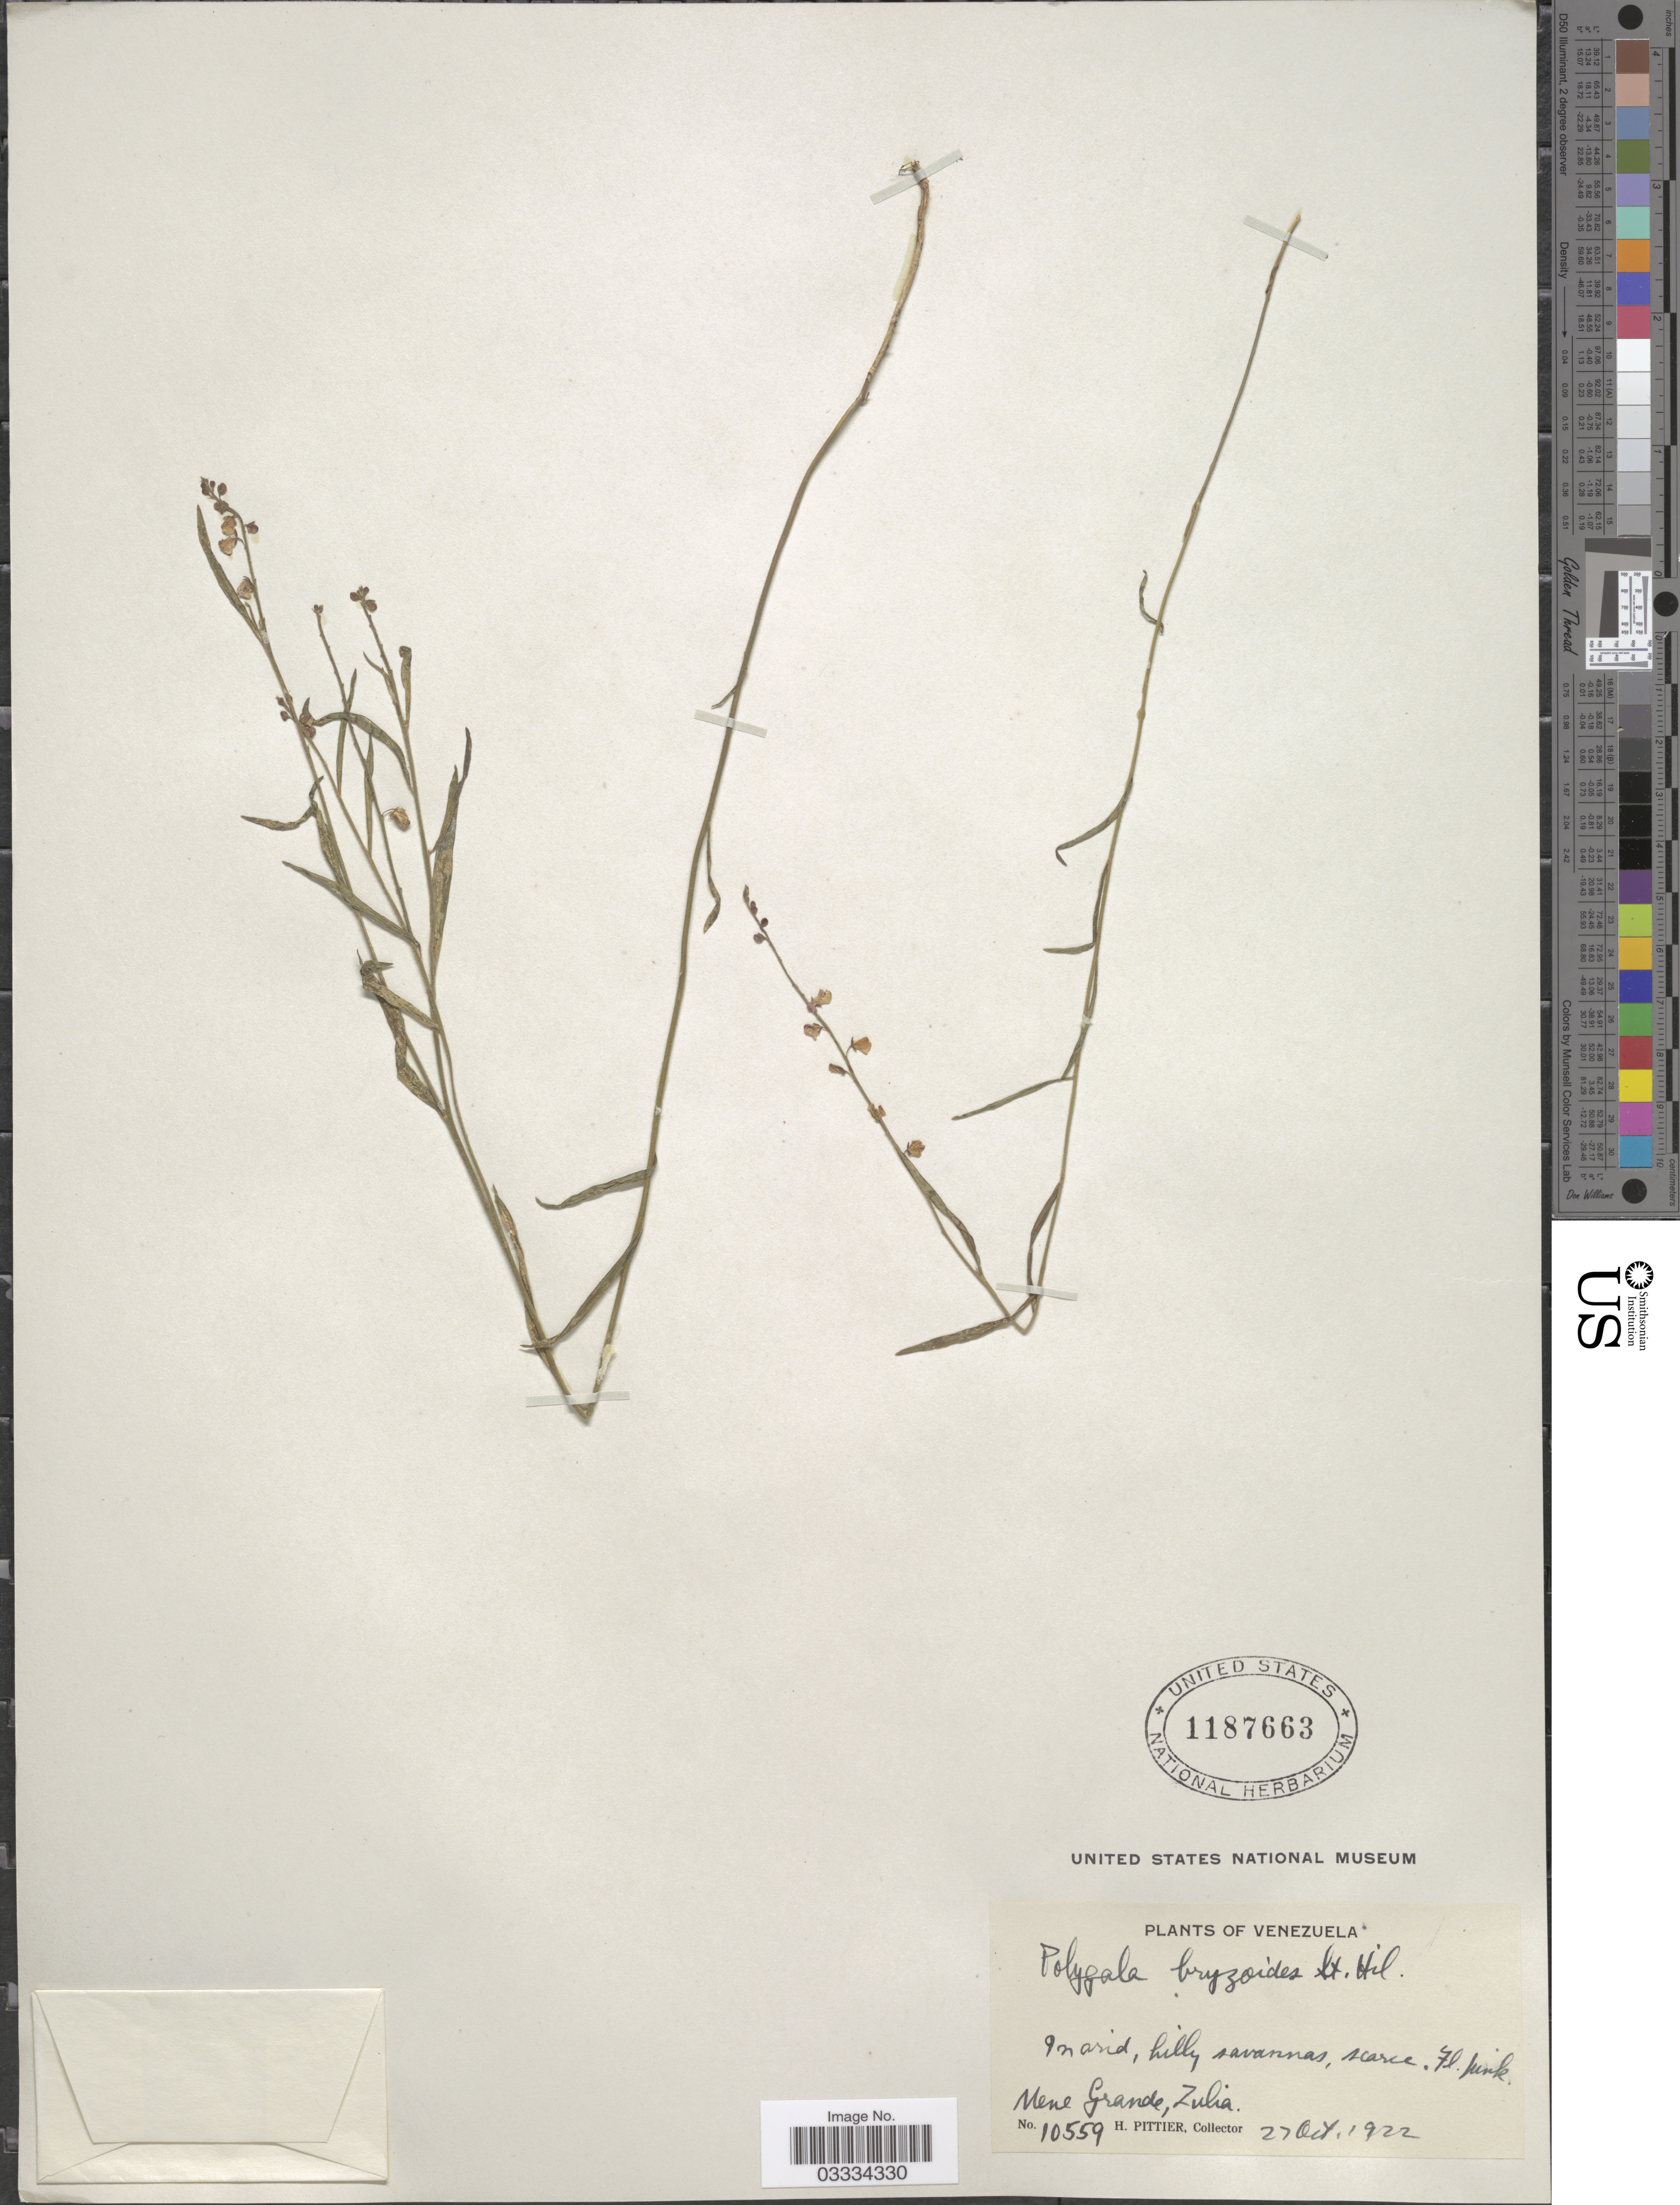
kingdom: Plantae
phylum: Tracheophyta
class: Magnoliopsida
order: Fabales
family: Polygalaceae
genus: Asemeia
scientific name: Asemeia violacea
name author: (Aubl.) J.F.B. Pastore & J.R. Abbott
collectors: H. F. Pittier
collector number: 10559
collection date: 1922-10-27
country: Venezuela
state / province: Zulia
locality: Mene Grande.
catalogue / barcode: US 1187663